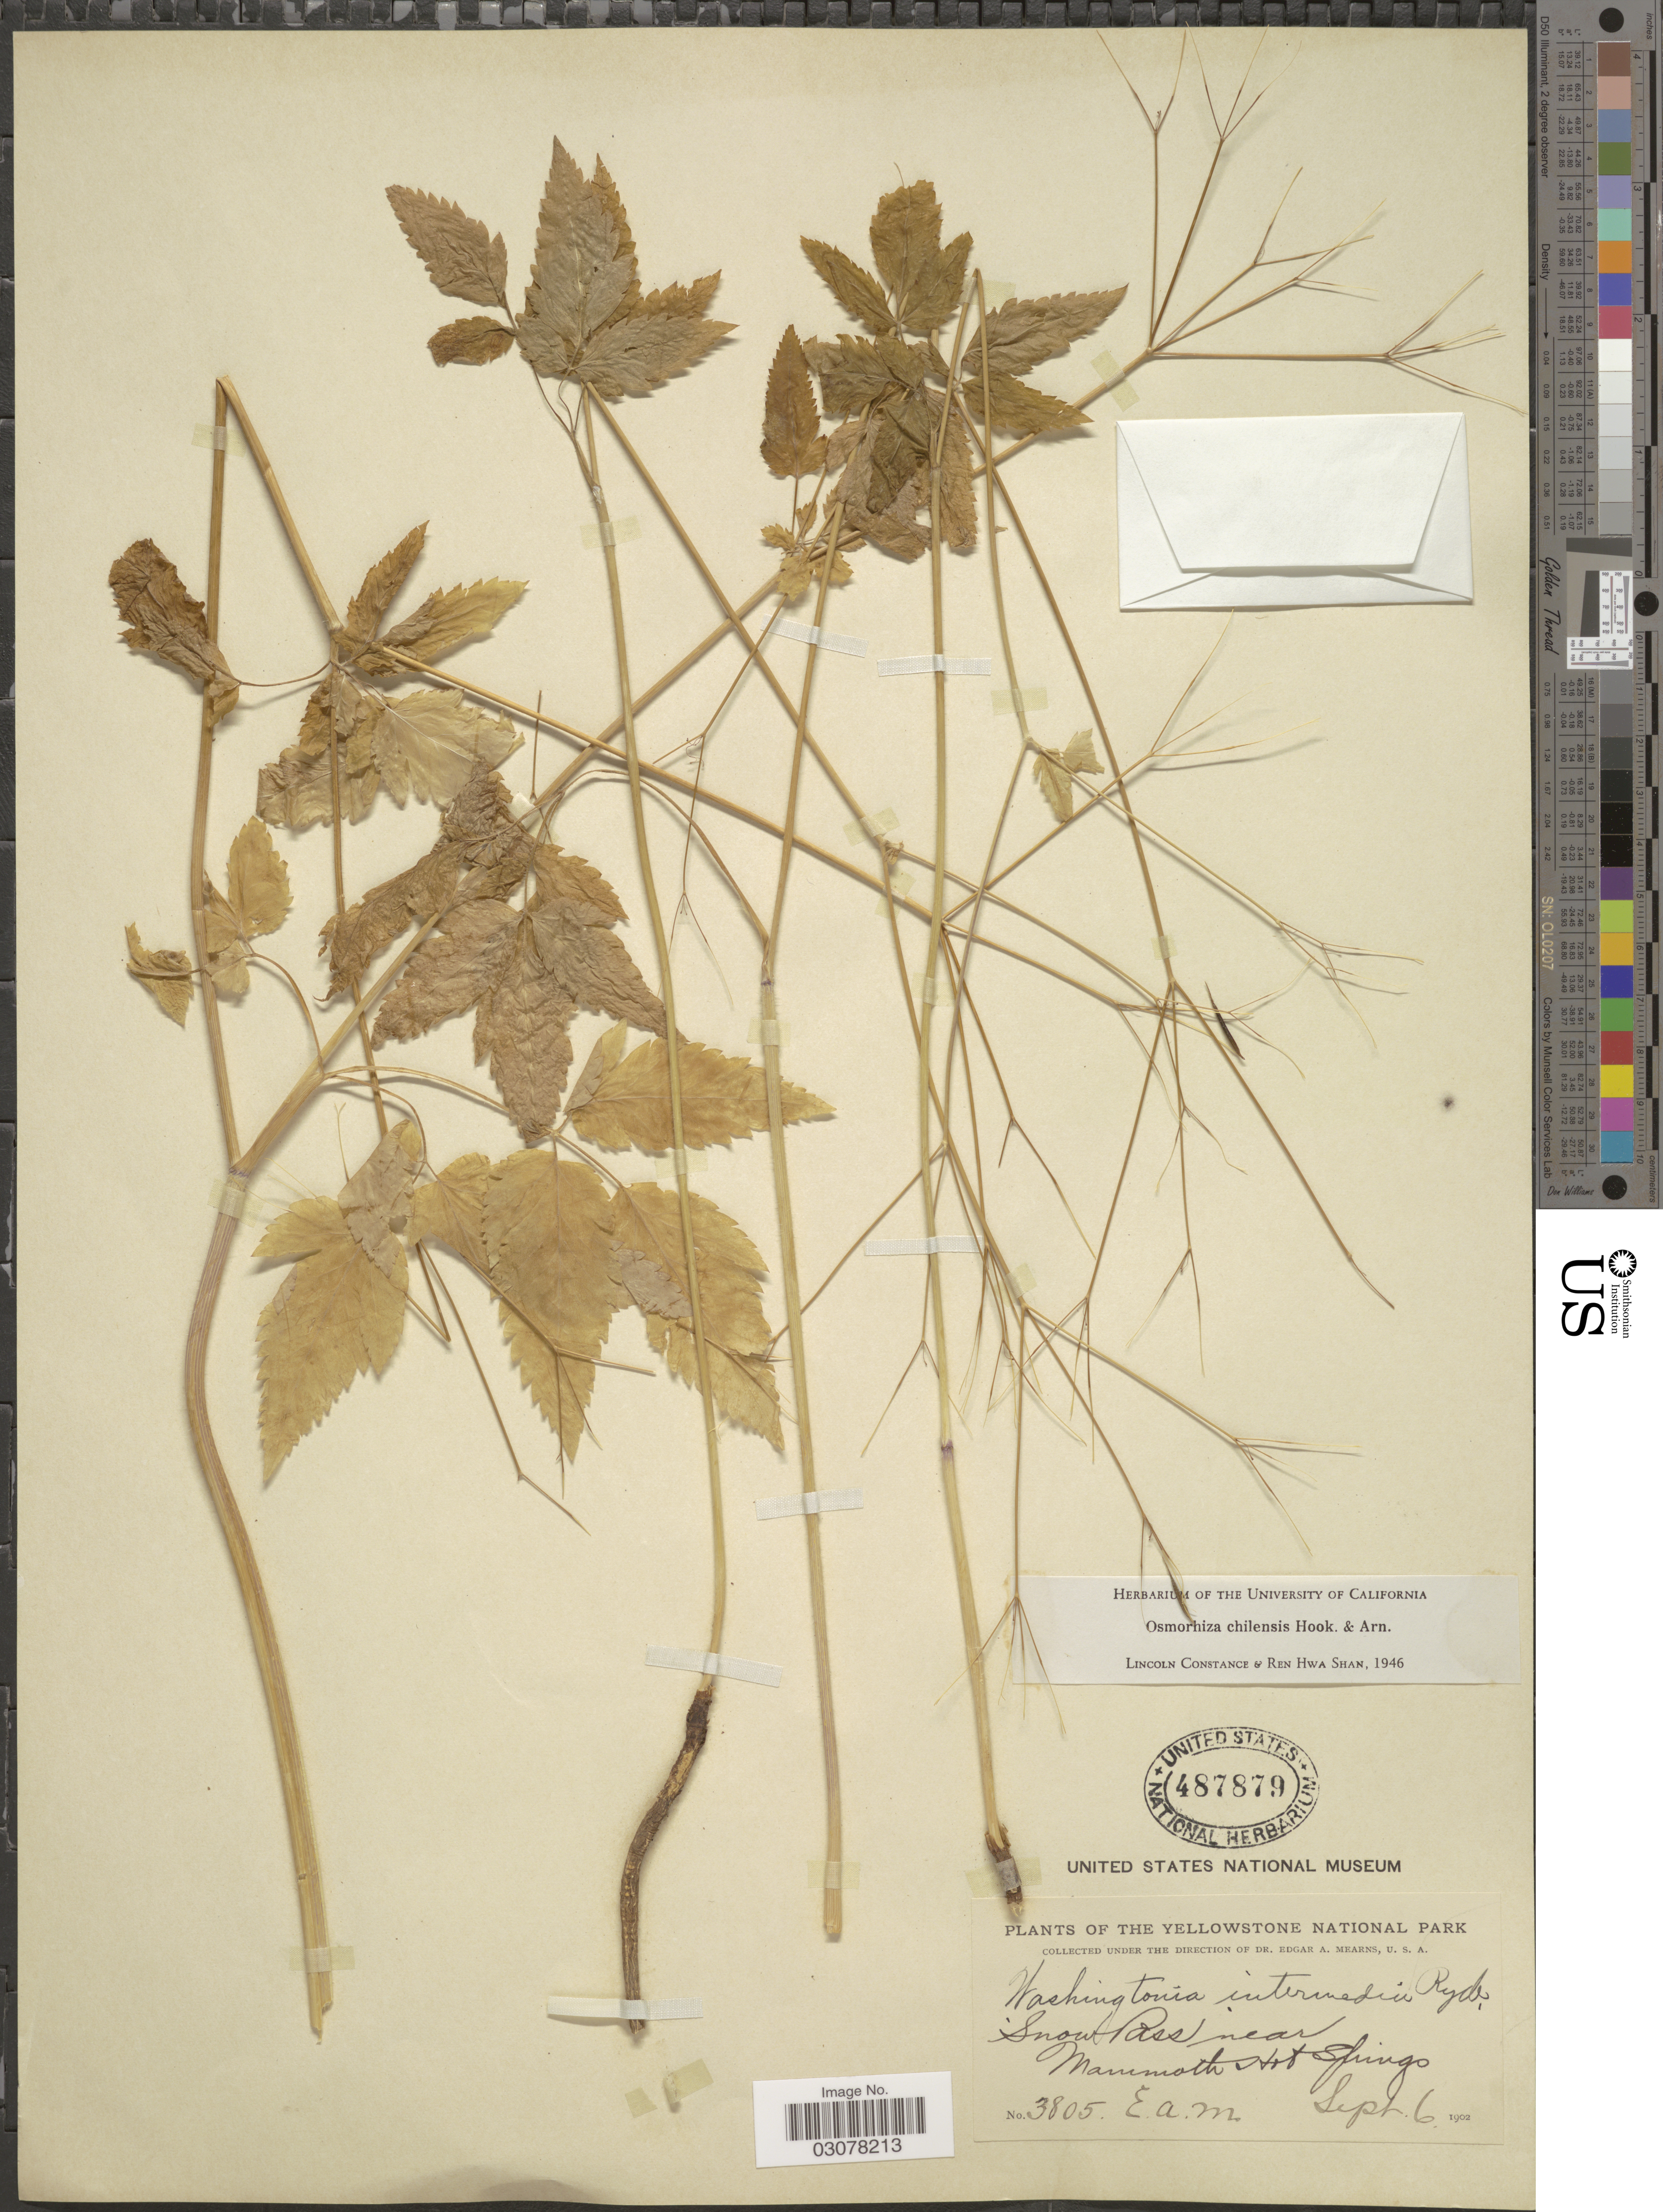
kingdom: Plantae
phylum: Tracheophyta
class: Magnoliopsida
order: Apiales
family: Apiaceae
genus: Osmorhiza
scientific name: Osmorhiza chilensis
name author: Hook. & Arn.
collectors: E. A. Mearns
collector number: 3805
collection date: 1902-09-06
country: United States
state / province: Wyoming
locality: The Yellowstone National Park. Snow Pass near Mammoth Hot Springs.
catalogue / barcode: US 487879